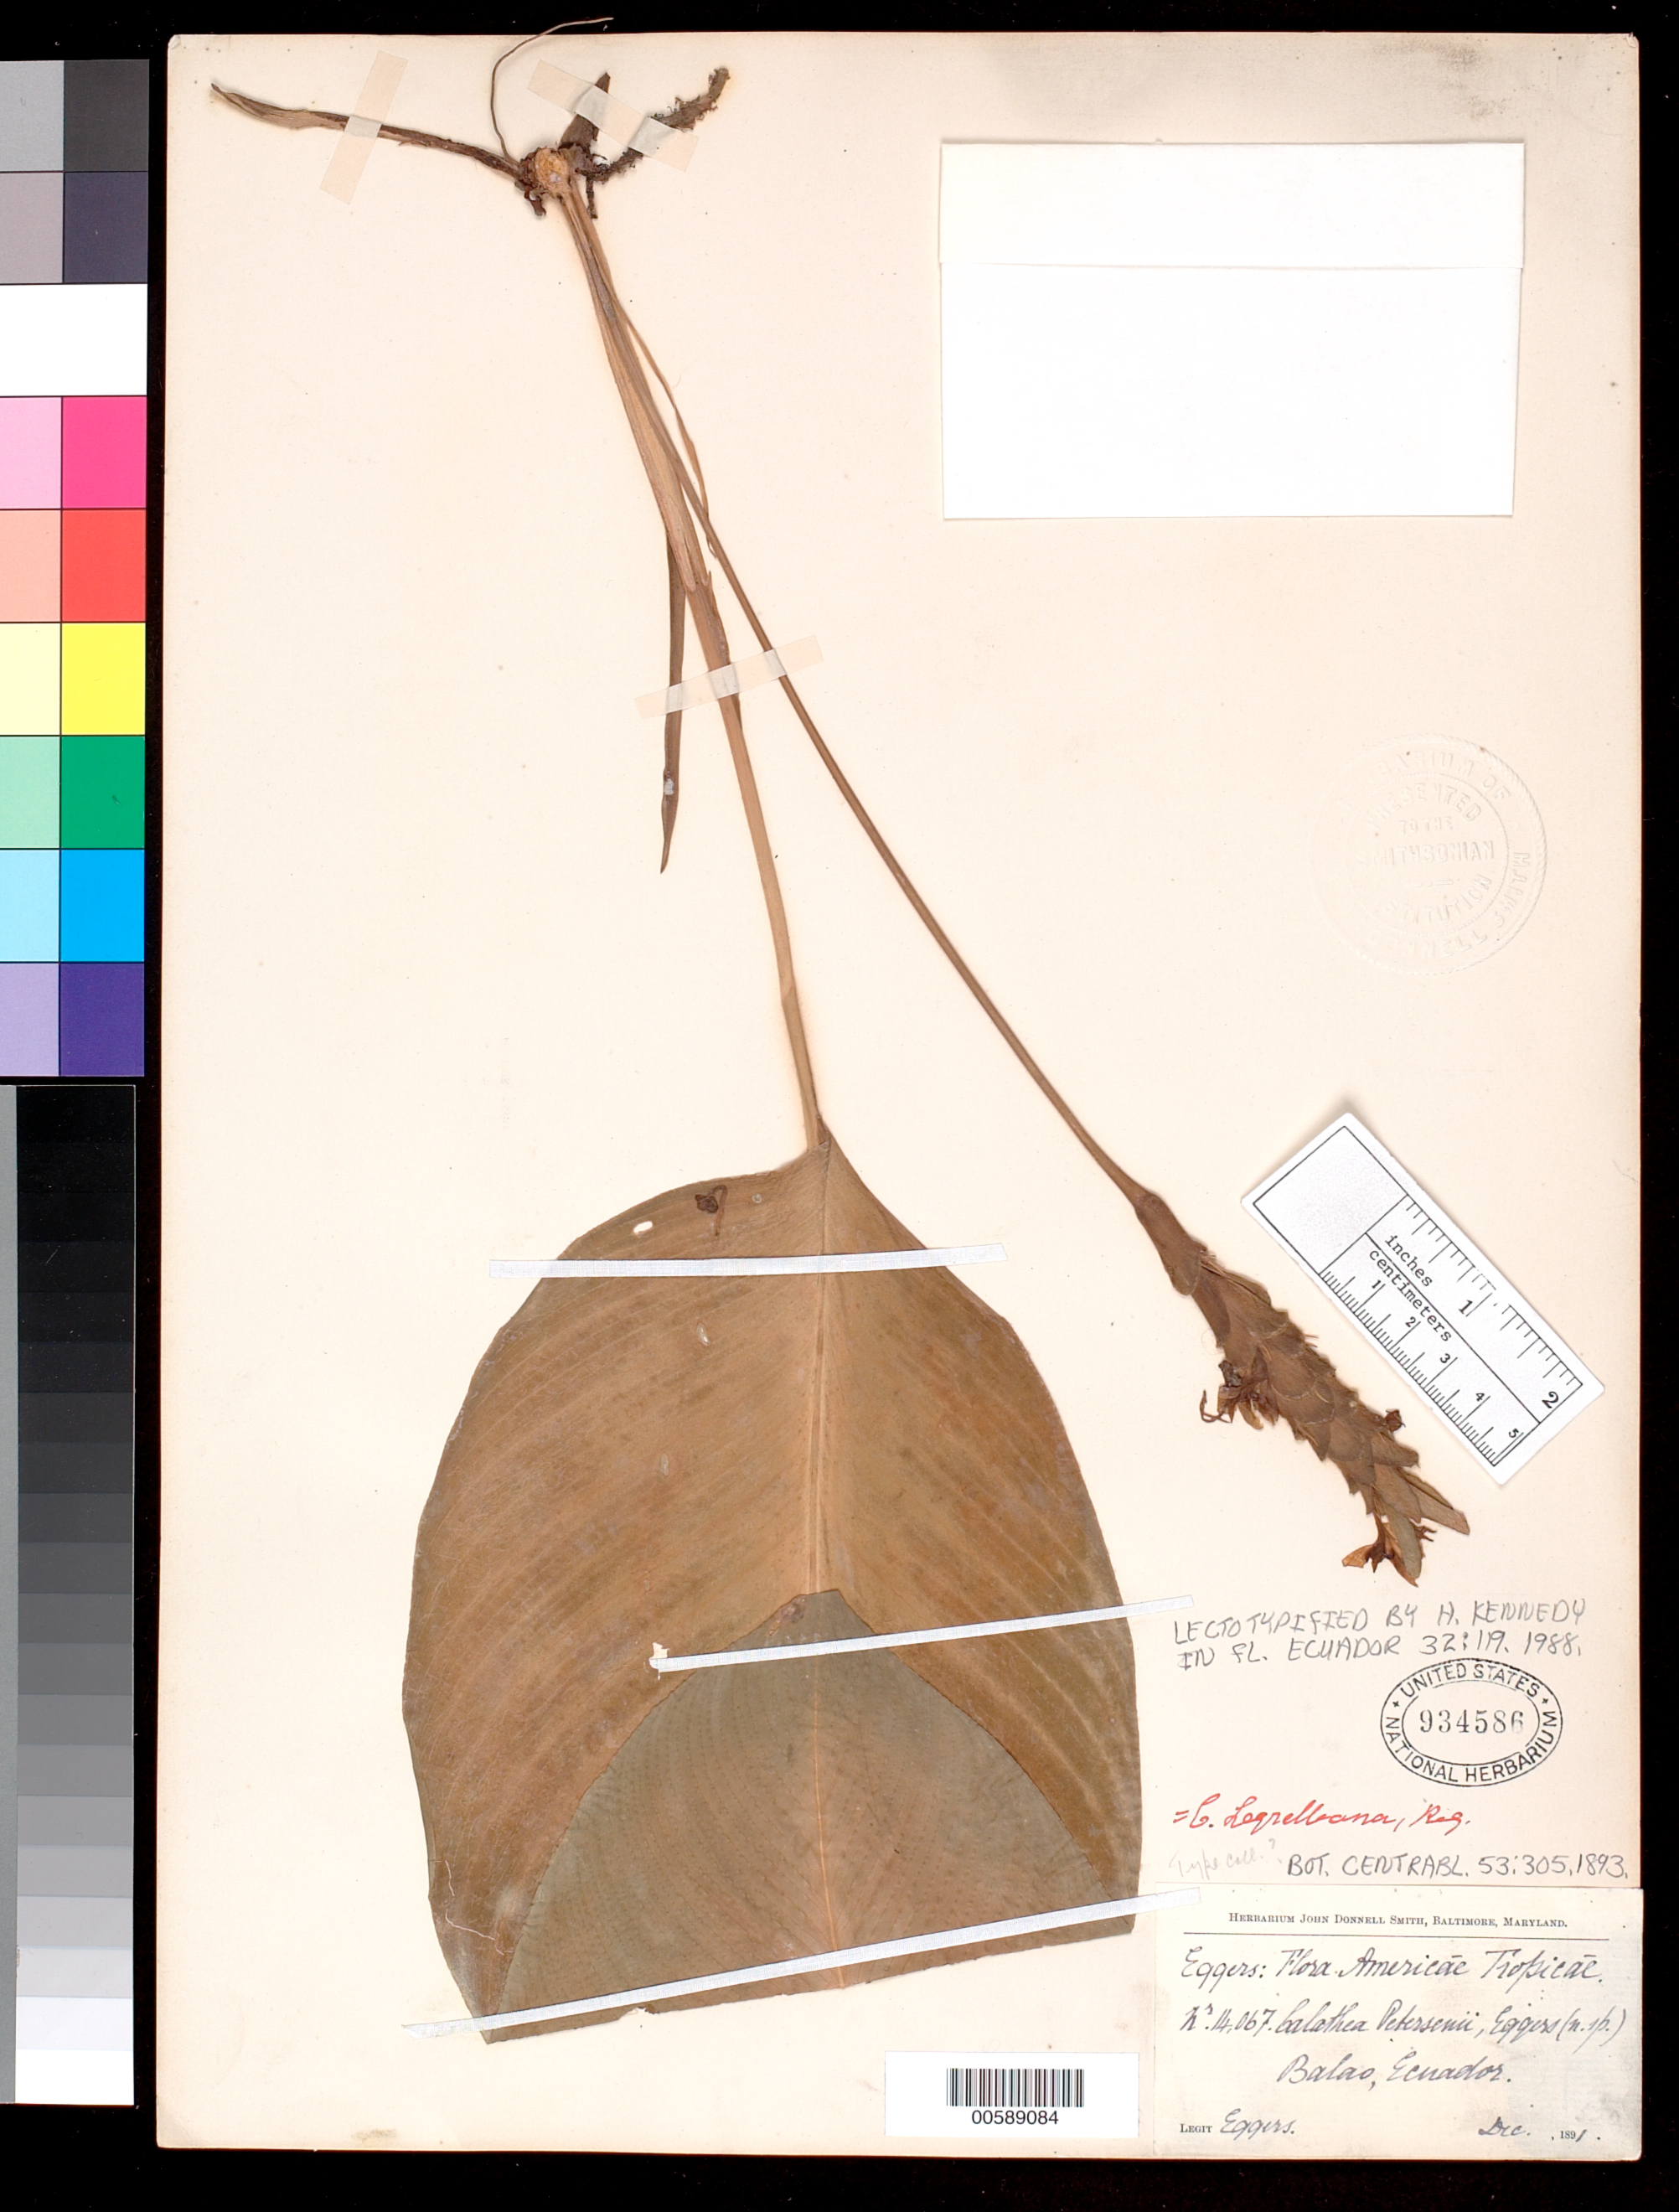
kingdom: Plantae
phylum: Tracheophyta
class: Liliopsida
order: Zingiberales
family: Marantaceae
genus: Calathea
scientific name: Calathea petersenii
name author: Eggers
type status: Isolectotype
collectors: H. F. A. von Eggers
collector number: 14067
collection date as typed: Dec 1891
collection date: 1891-12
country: Ecuador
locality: Balao.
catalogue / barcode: US 934586